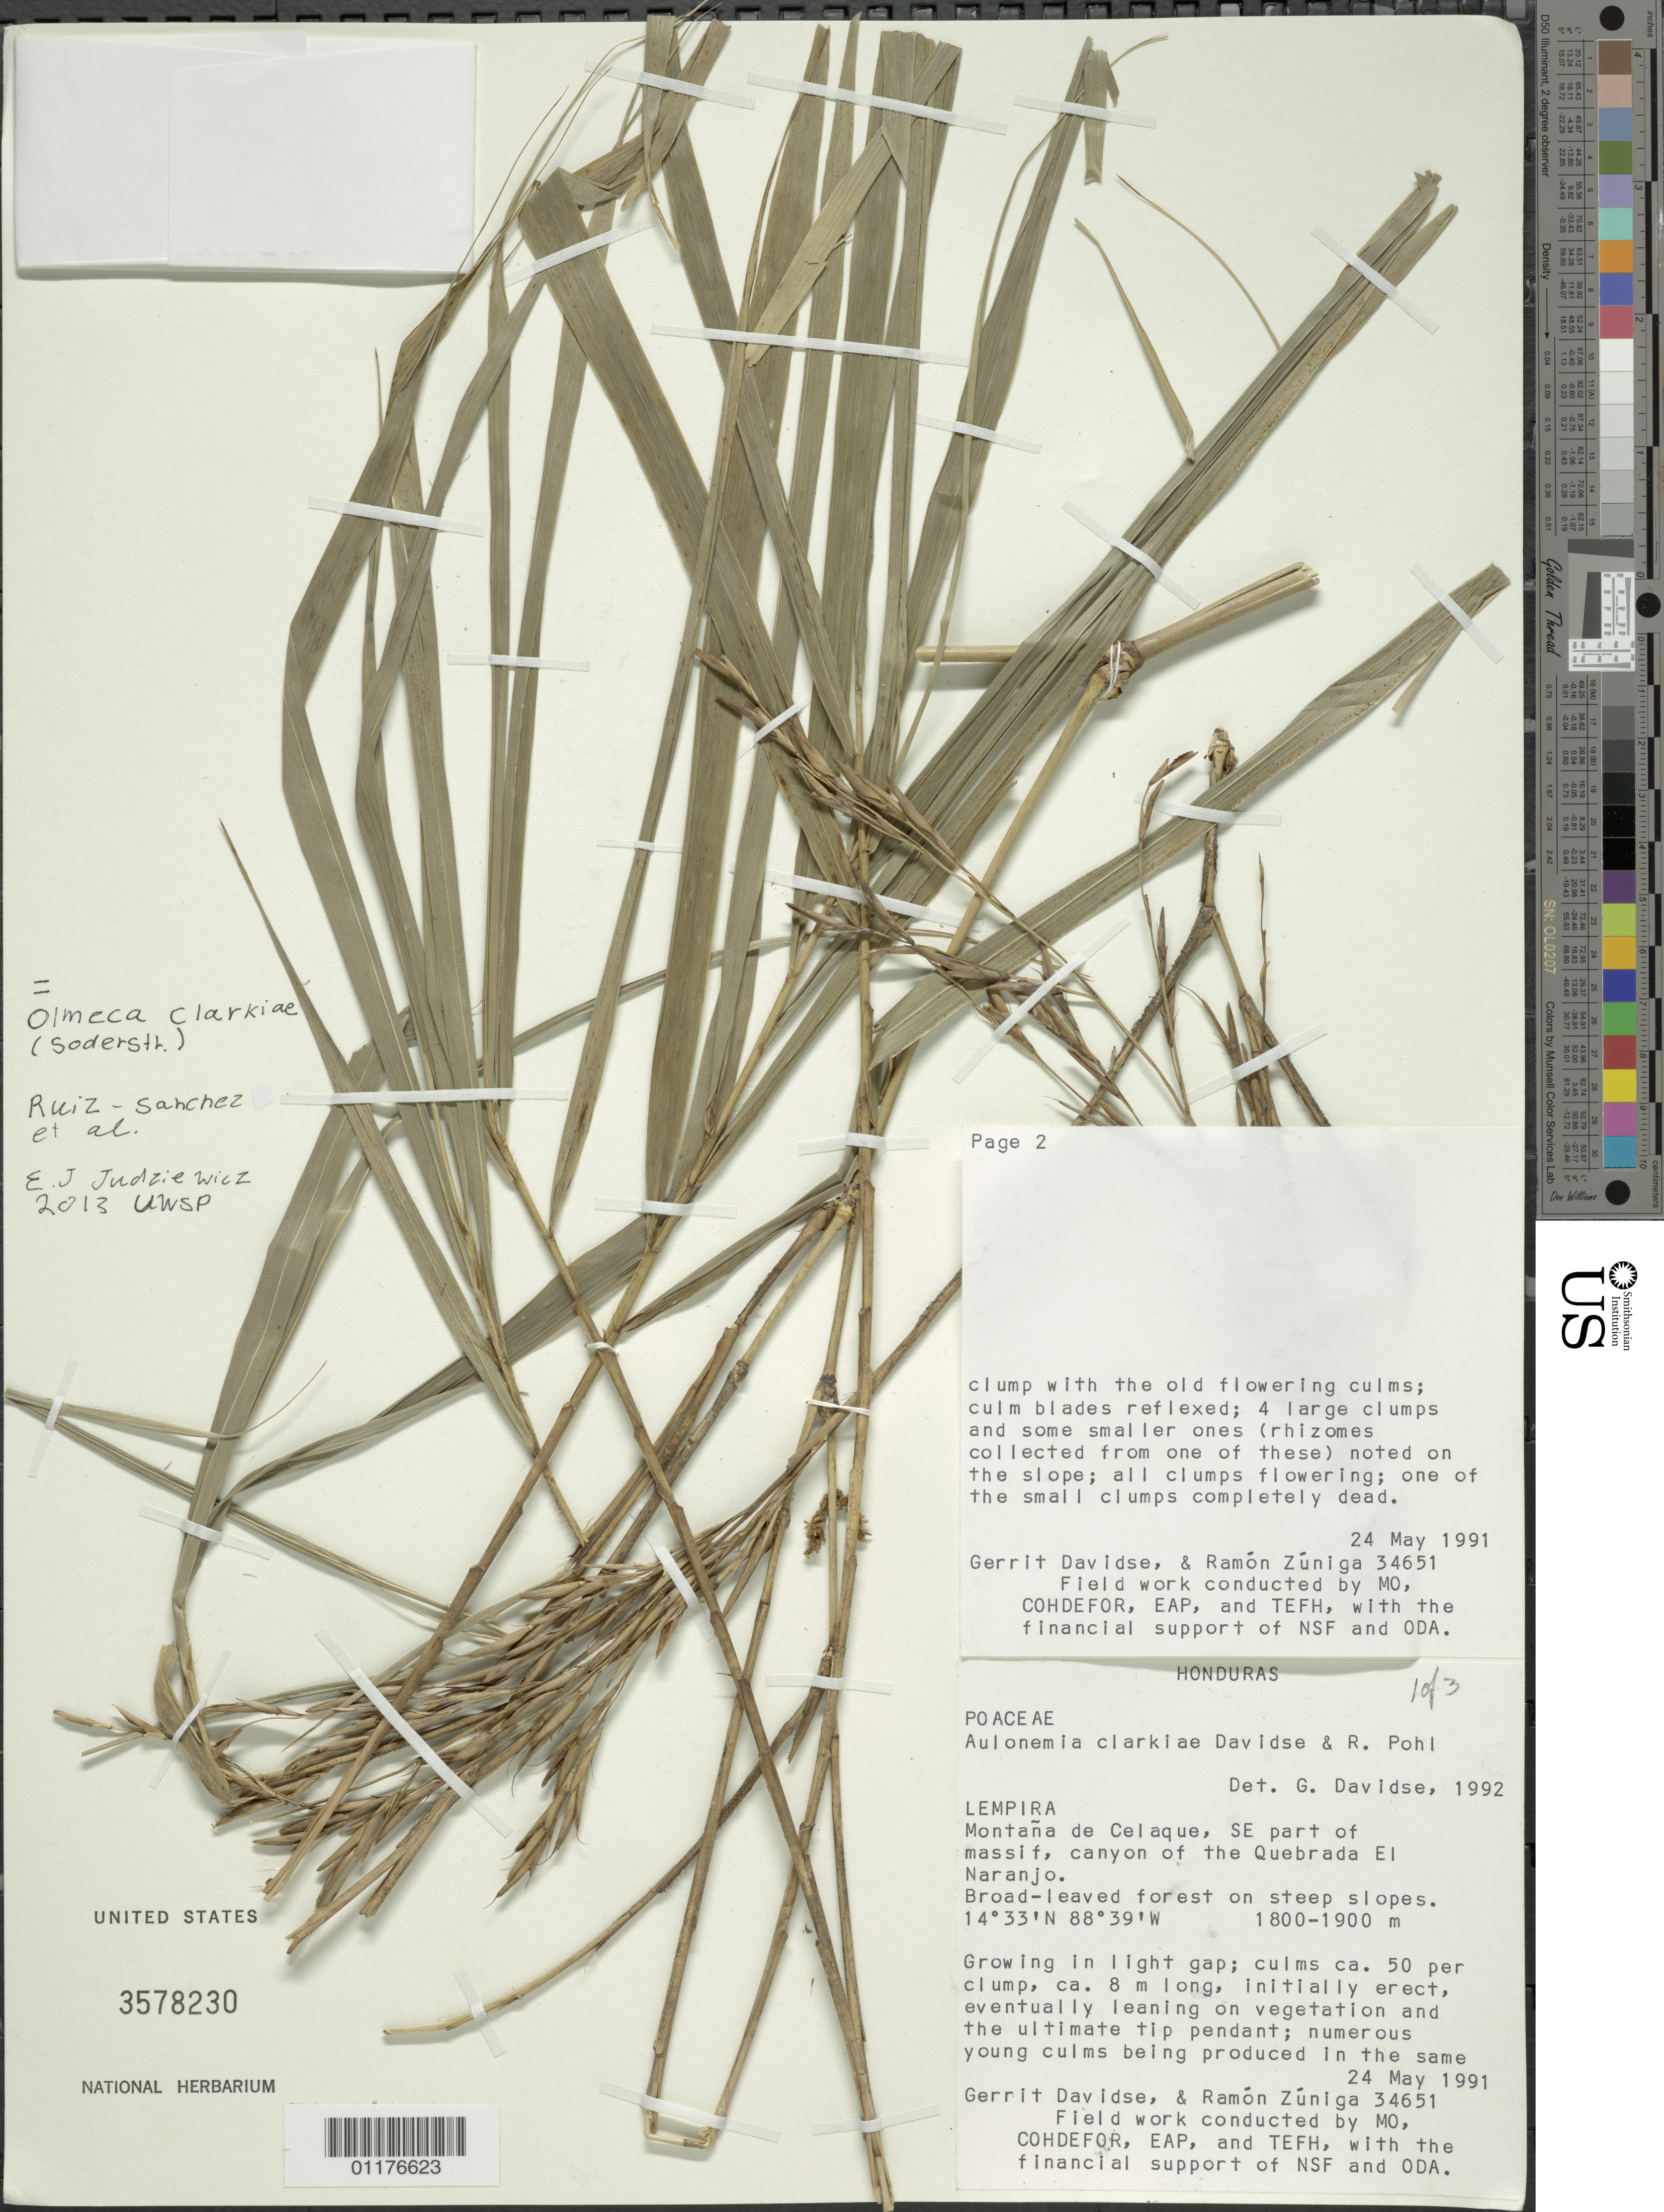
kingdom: Plantae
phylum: Tracheophyta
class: Liliopsida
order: Poales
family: Poaceae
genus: Olmeca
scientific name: Olmeca clarkiae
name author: (Davidse & R.W. Pohl) Ruíz-Sanchez et al.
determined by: Judziewicz, E. J.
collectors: G. Davidse & R. Zúñiga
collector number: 34651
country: Honduras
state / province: Lempira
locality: Montana de Celaque, SE part of massif, canyon of the Quebrada El Naranjo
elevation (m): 1800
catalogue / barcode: US 3578230